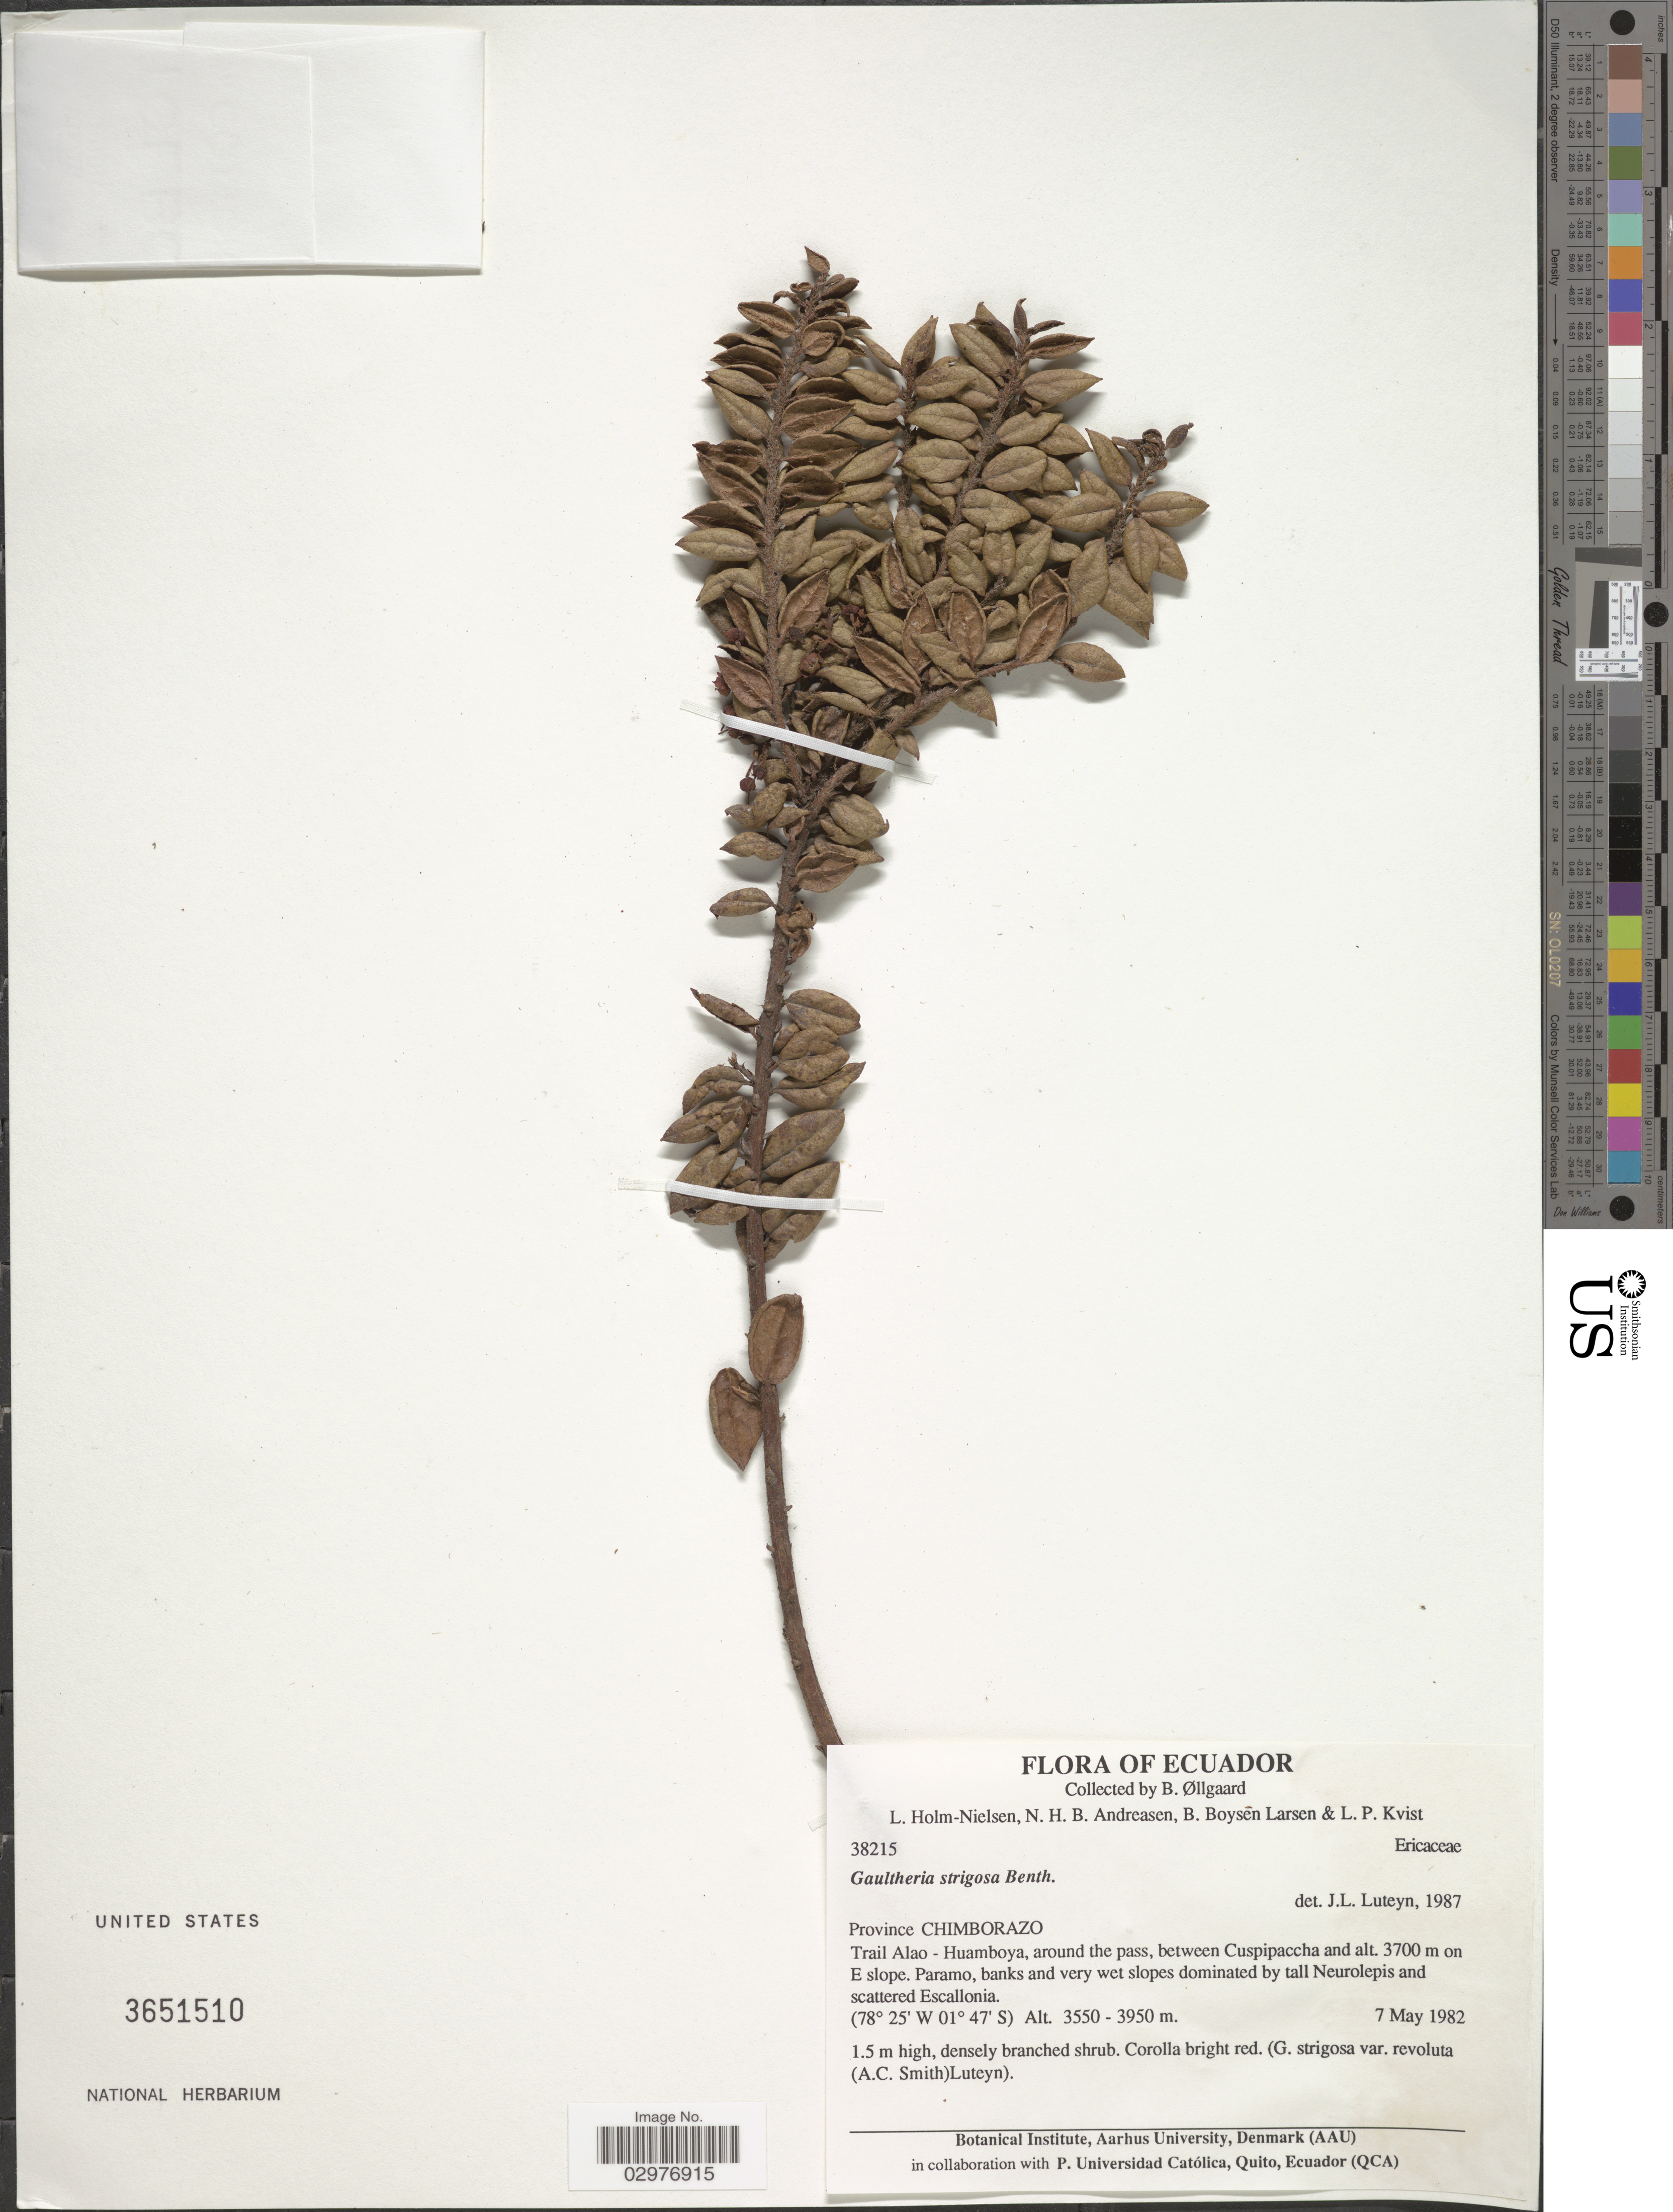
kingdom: Plantae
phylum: Tracheophyta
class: Magnoliopsida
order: Ericales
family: Ericaceae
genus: Gaultheria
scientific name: Gaultheria strigosa var. strigosa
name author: Benth.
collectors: B. Øllgaard, L. Holm-Nielsen, N. Andreasen, B. Boysen Larsen & L. P. Kvist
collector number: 38215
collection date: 1982-05-07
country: Ecuador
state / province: Chimborazo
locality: Province Chimborazo. Trail Alao-Huamboya, around the pass, between Cuspipaccha and on E slope.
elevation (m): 3550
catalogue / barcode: US 3651510